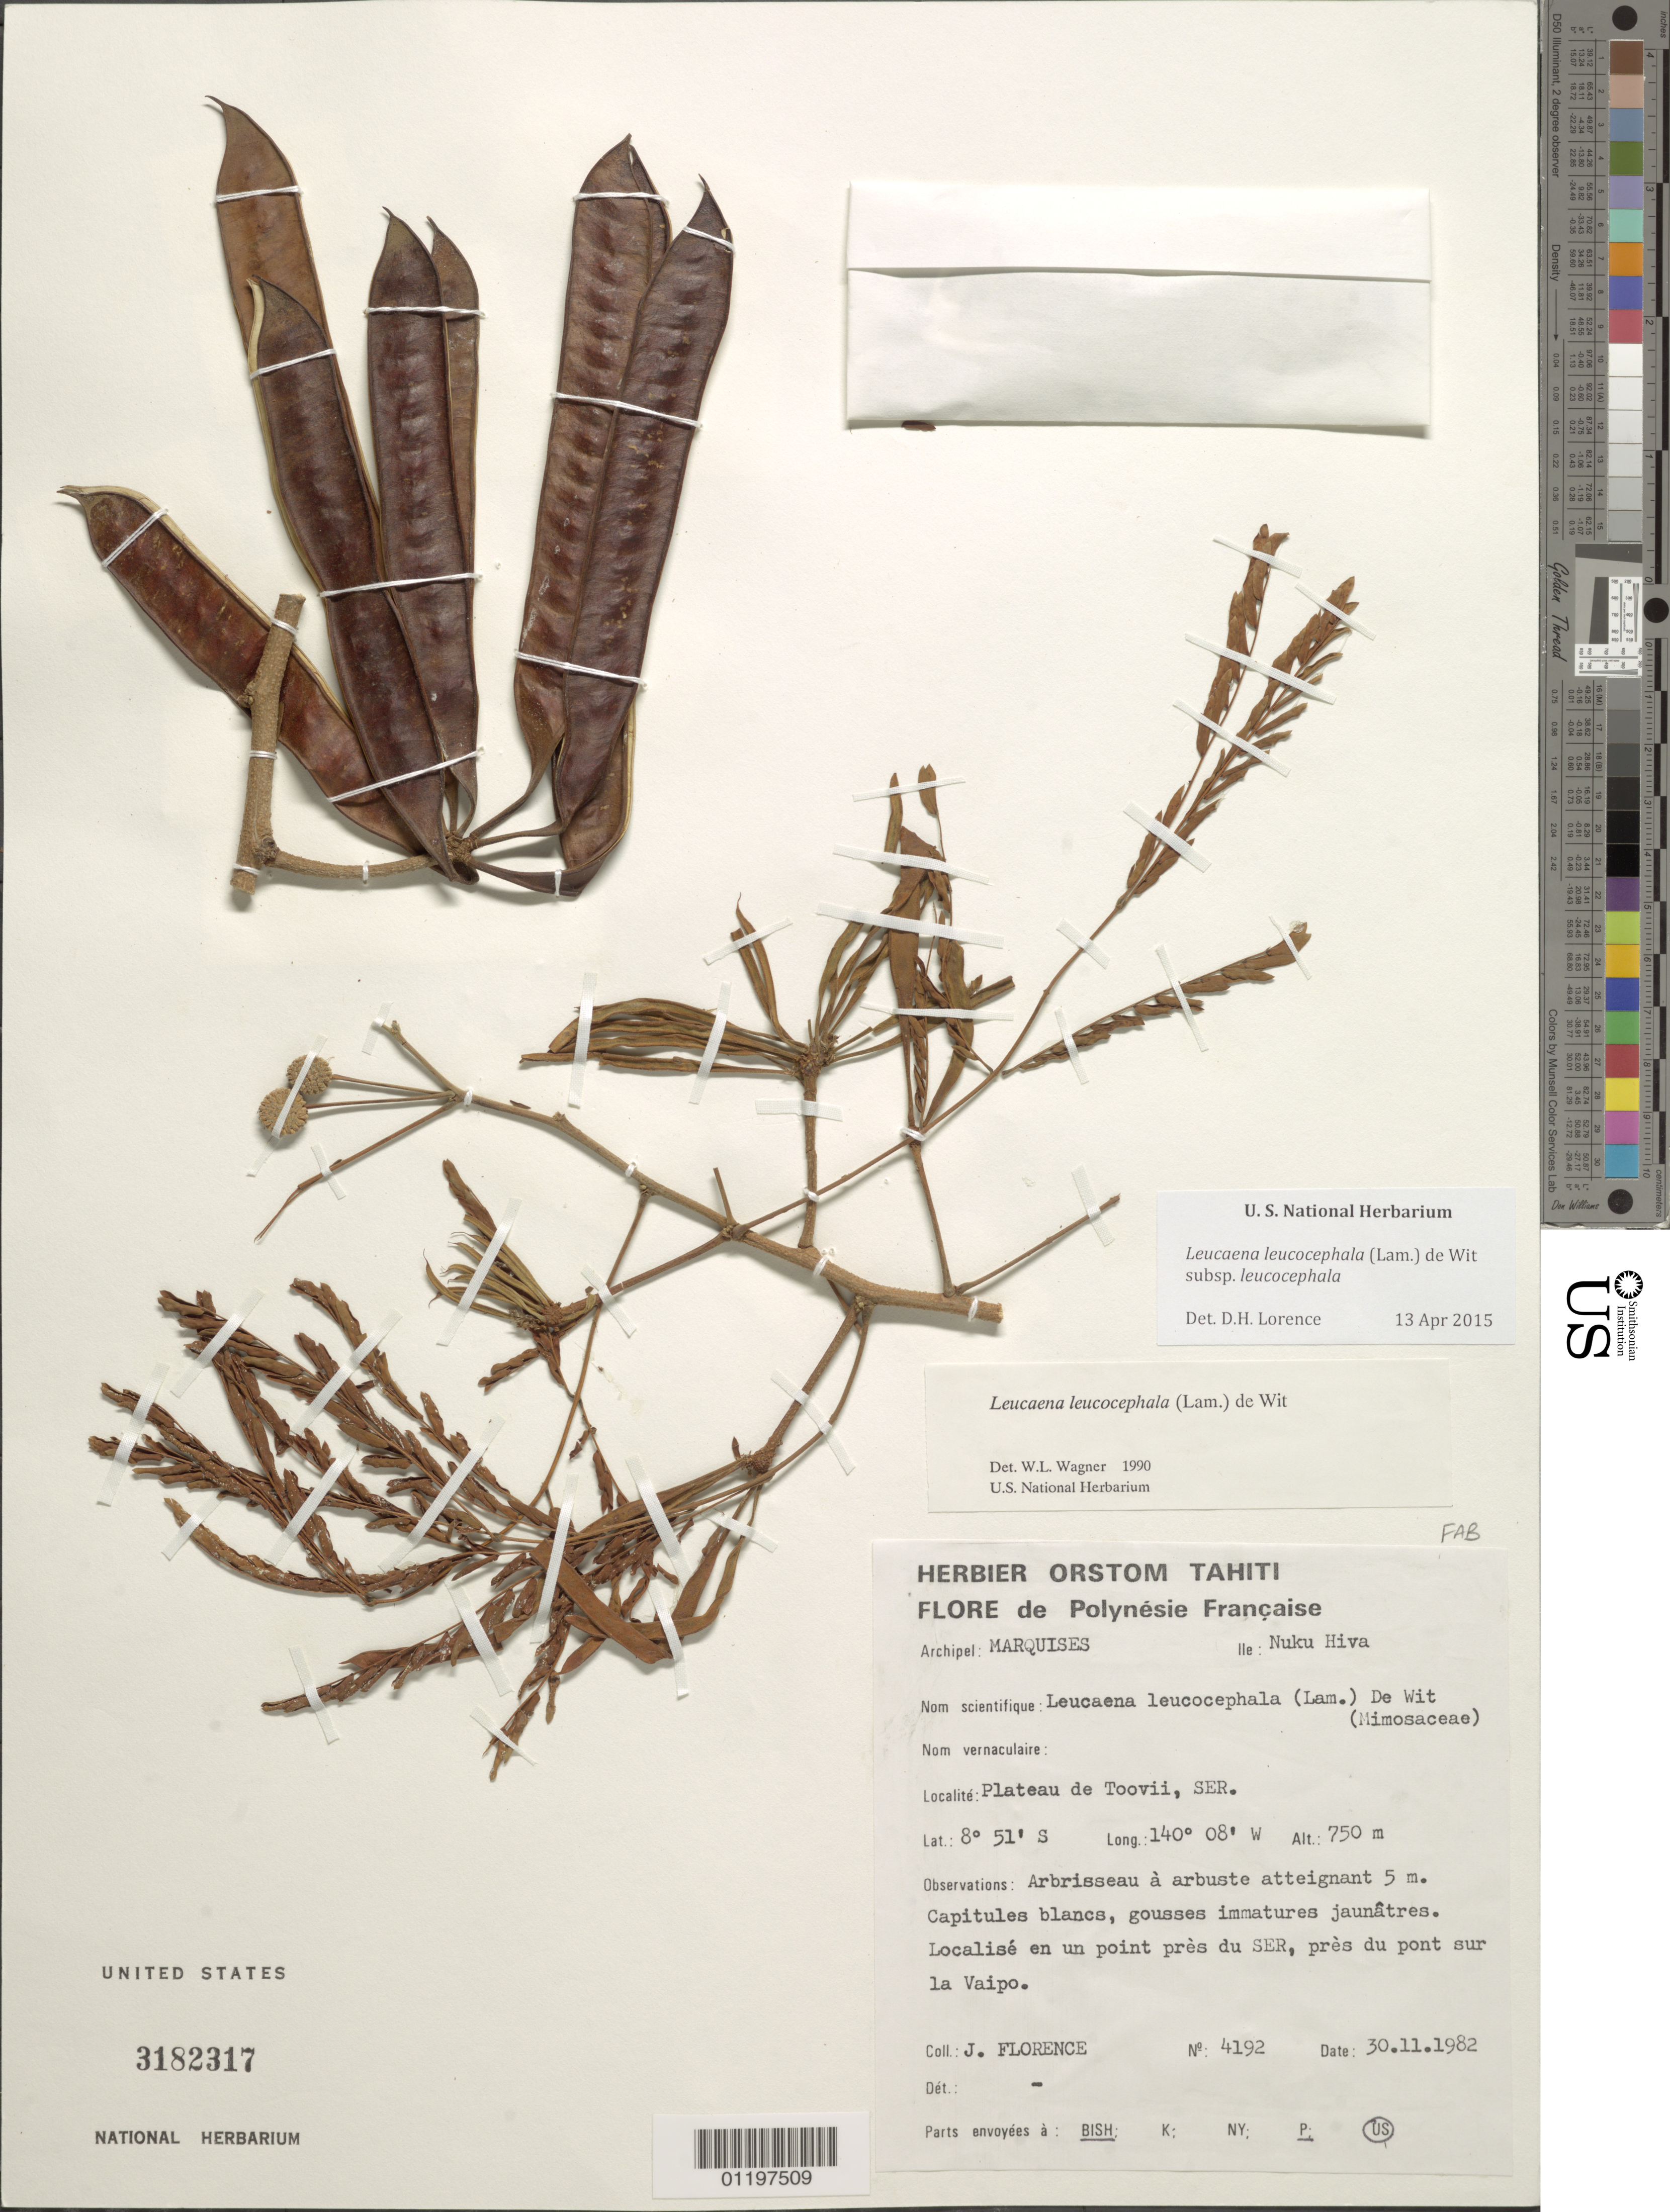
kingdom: Plantae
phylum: Tracheophyta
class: Magnoliopsida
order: Fabales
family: Fabaceae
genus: Leucaena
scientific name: Leucaena leucocephala subsp. leucocephala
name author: (Lam.) de Wit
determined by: Lorence, David H., (PTBG), National Tropical Botanical Garden (UNITED STATES)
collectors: J. Florence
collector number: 4192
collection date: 1982-11-30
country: French Polynesia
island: Nuku Hiva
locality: Plateau de Toovii, SER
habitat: Localisé en un point près du SER, près du pont sur la Vaipo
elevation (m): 750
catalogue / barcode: US 3182317